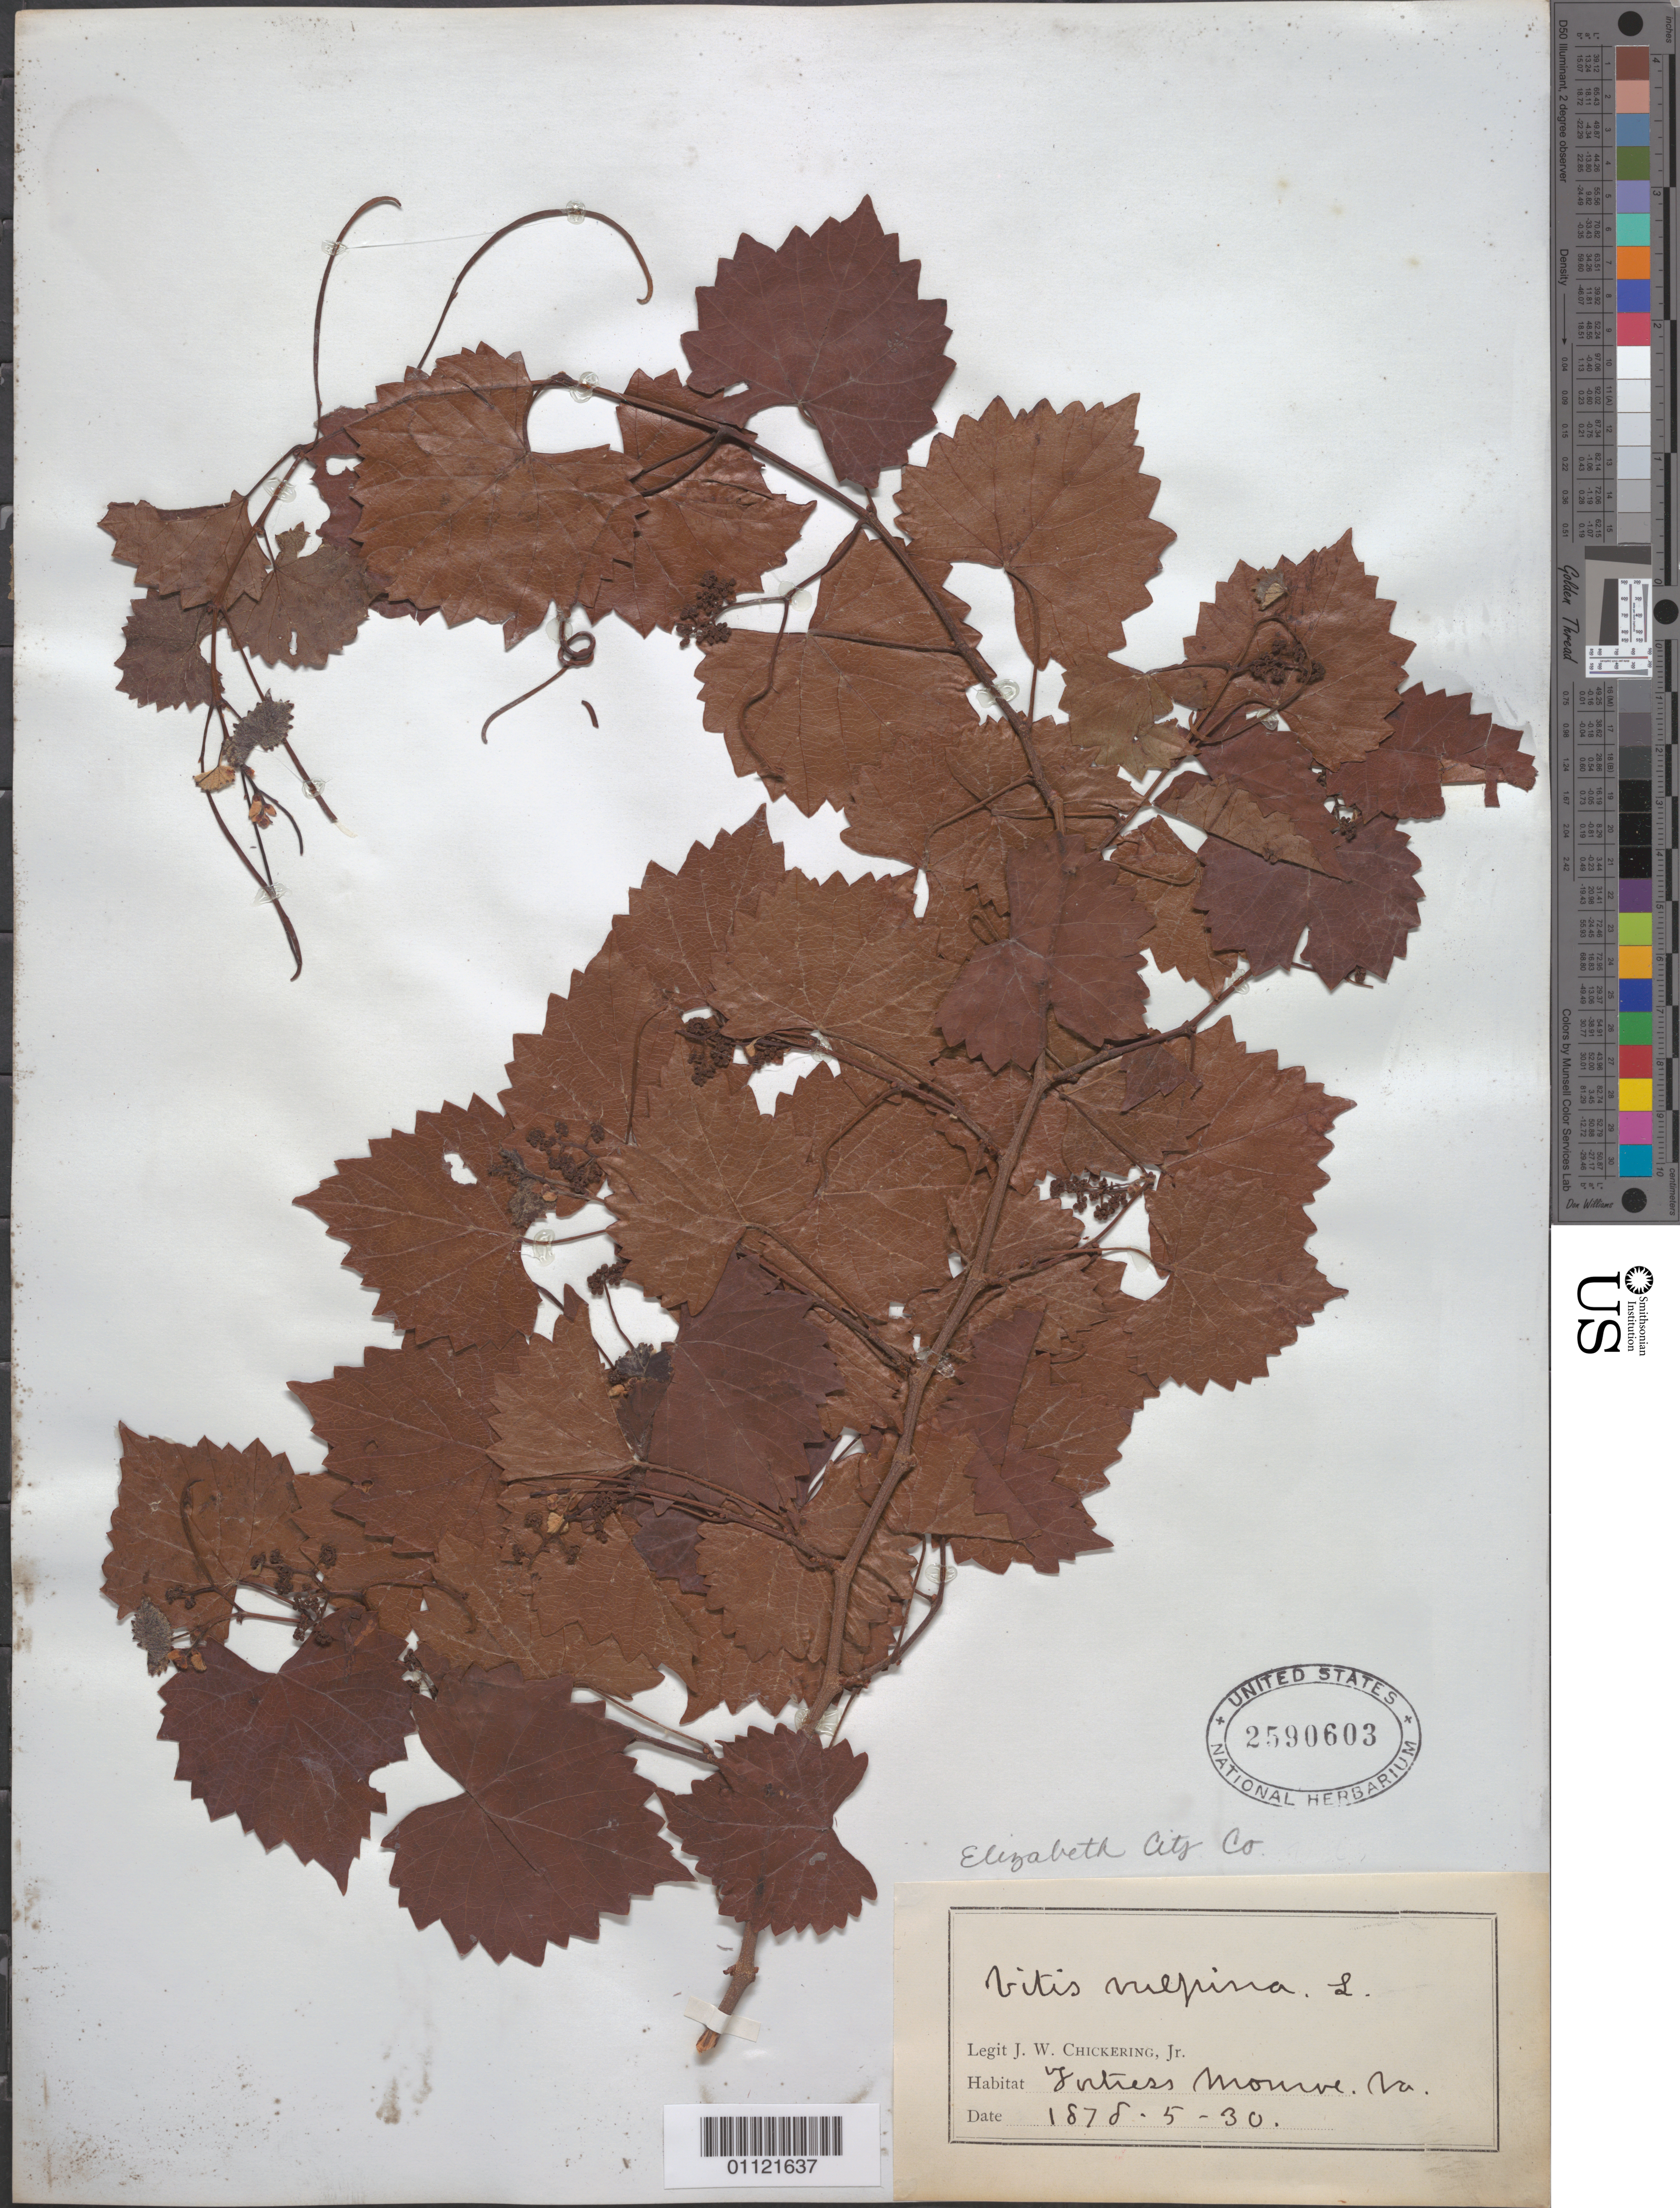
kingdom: Plantae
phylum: Tracheophyta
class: Magnoliopsida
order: Vitales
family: Vitaceae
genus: Vitis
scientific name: Vitis vulpina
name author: L.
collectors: J. W. Chickering Jr.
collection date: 1878-05-30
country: United States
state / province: Virginia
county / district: City of Hampton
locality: Fortress Monroe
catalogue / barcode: US 2590603